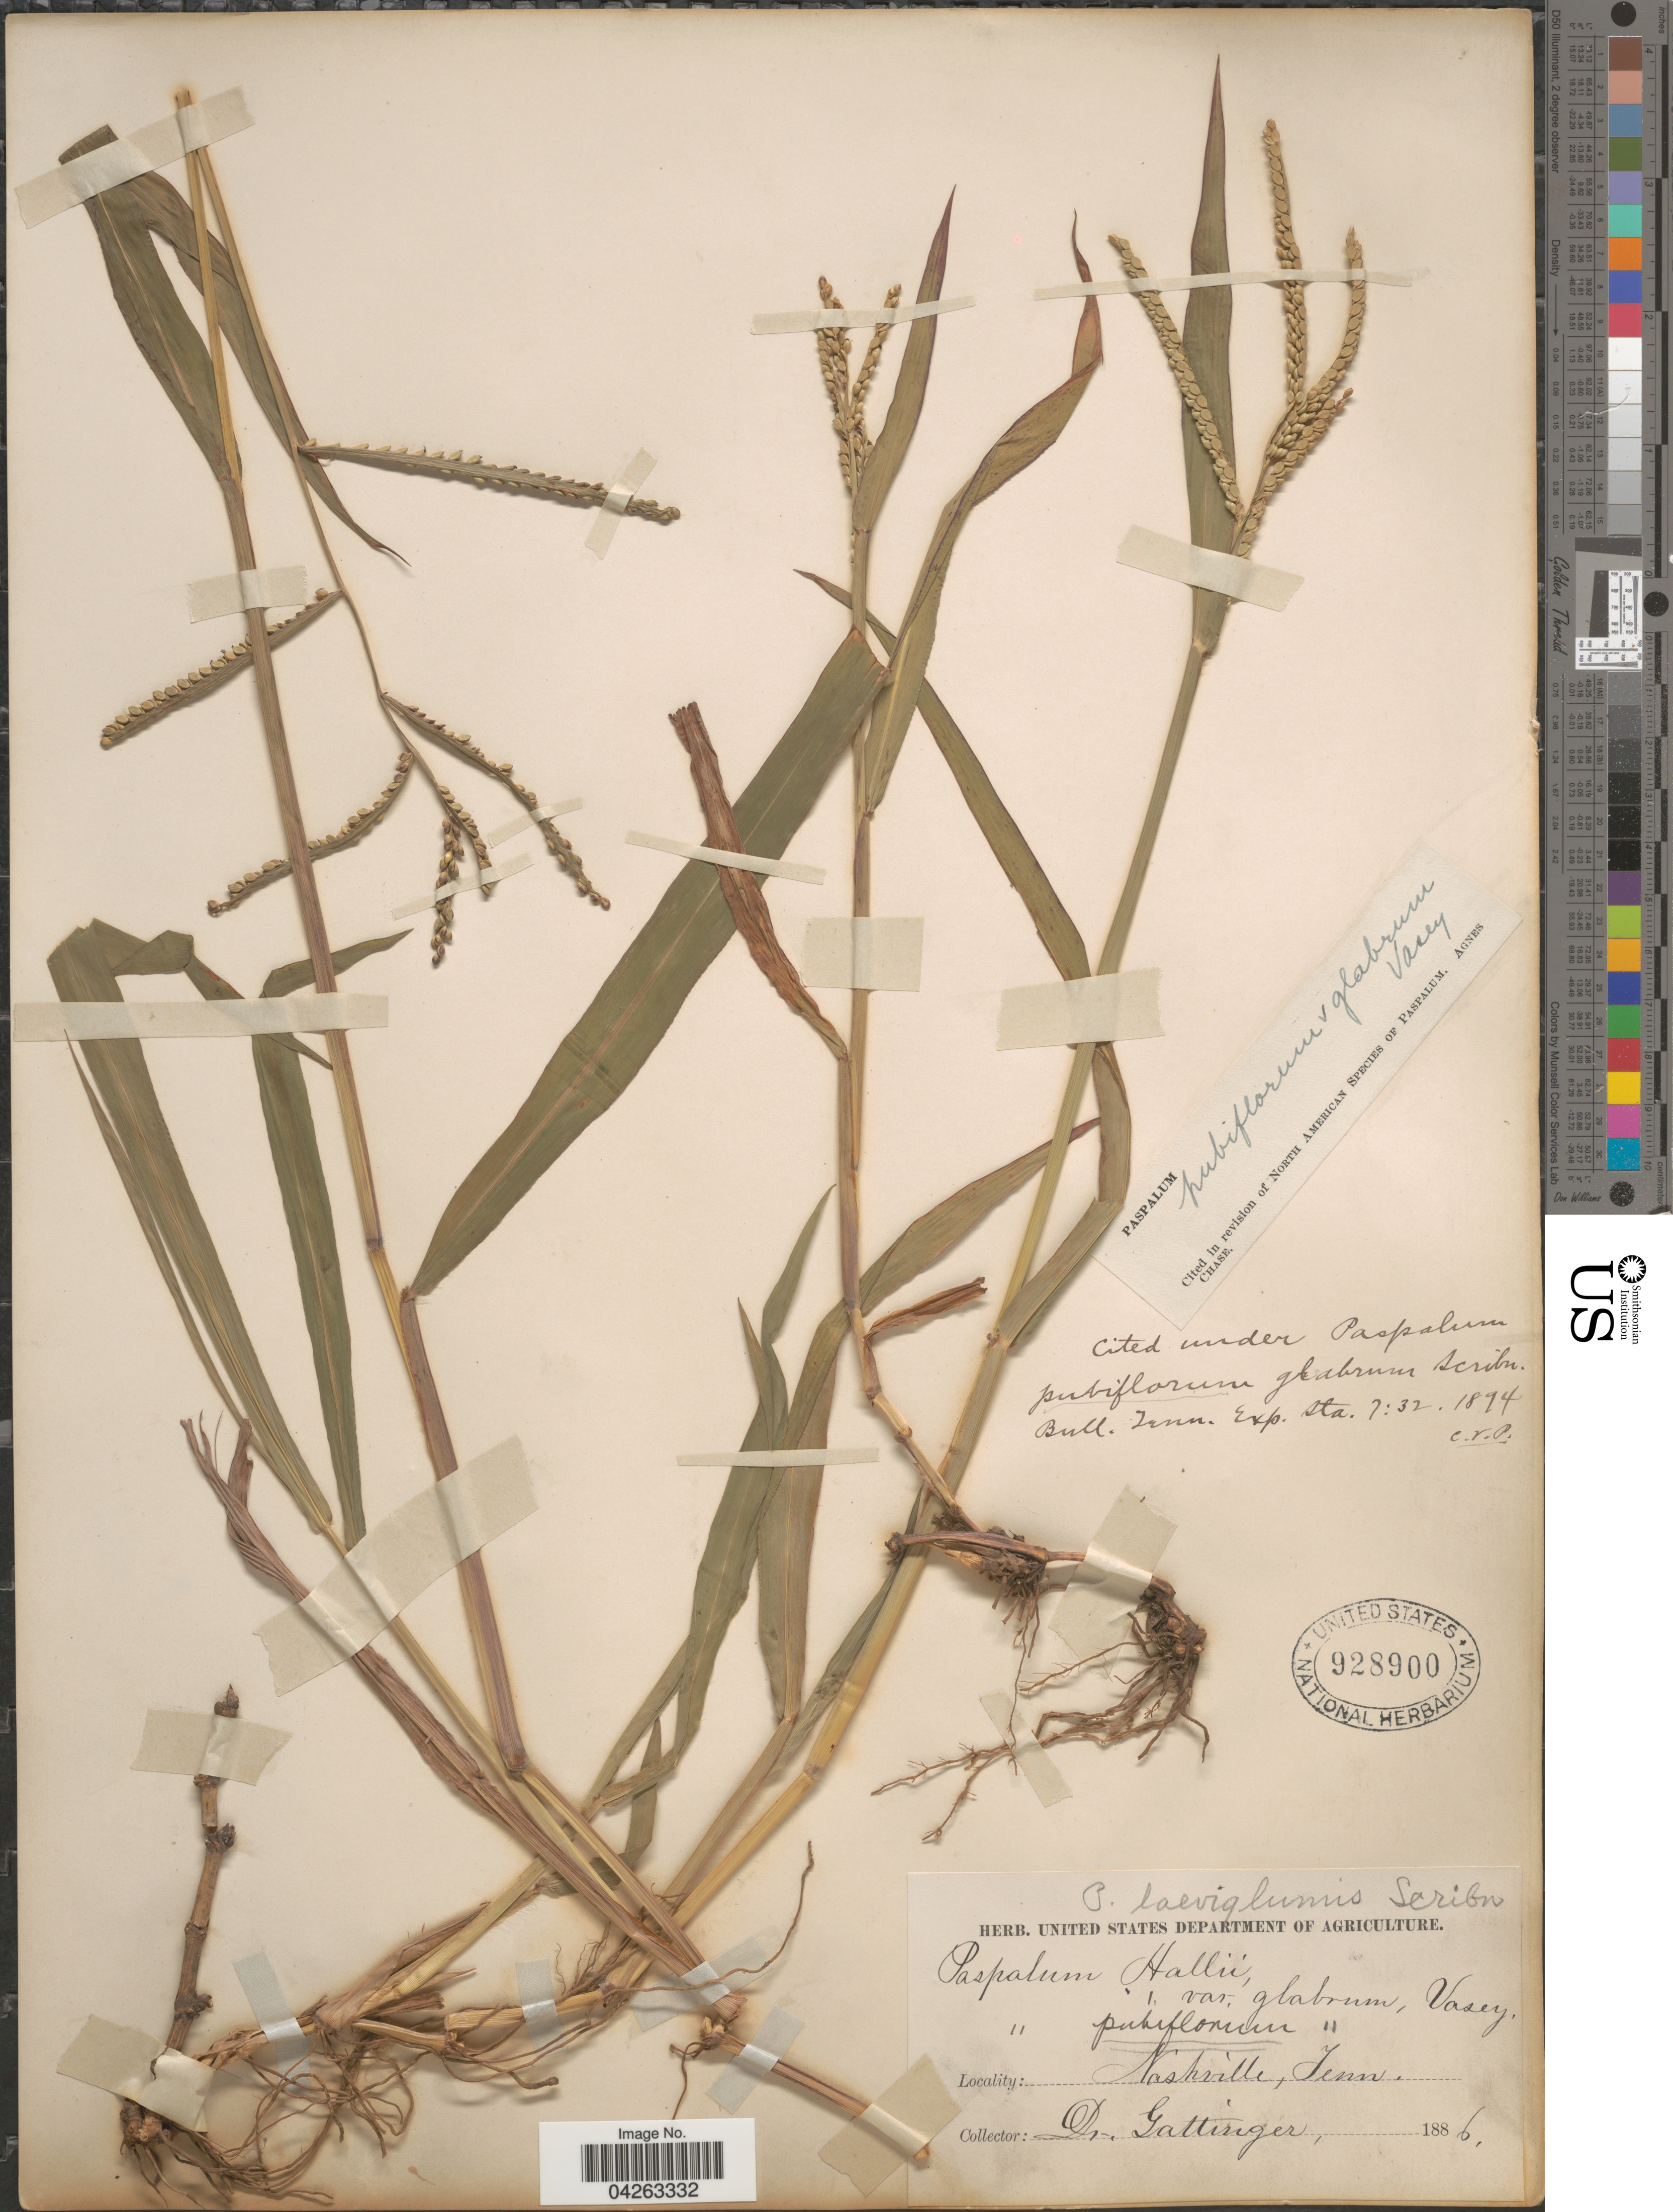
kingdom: Plantae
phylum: Tracheophyta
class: Liliopsida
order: Poales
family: Poaceae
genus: Paspalum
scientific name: Paspalum pubiflorum var. glabrum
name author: Vasey ex Scribn.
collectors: Gattinger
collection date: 1886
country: United States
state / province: Tennessee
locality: Nashville.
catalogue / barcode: US 928900